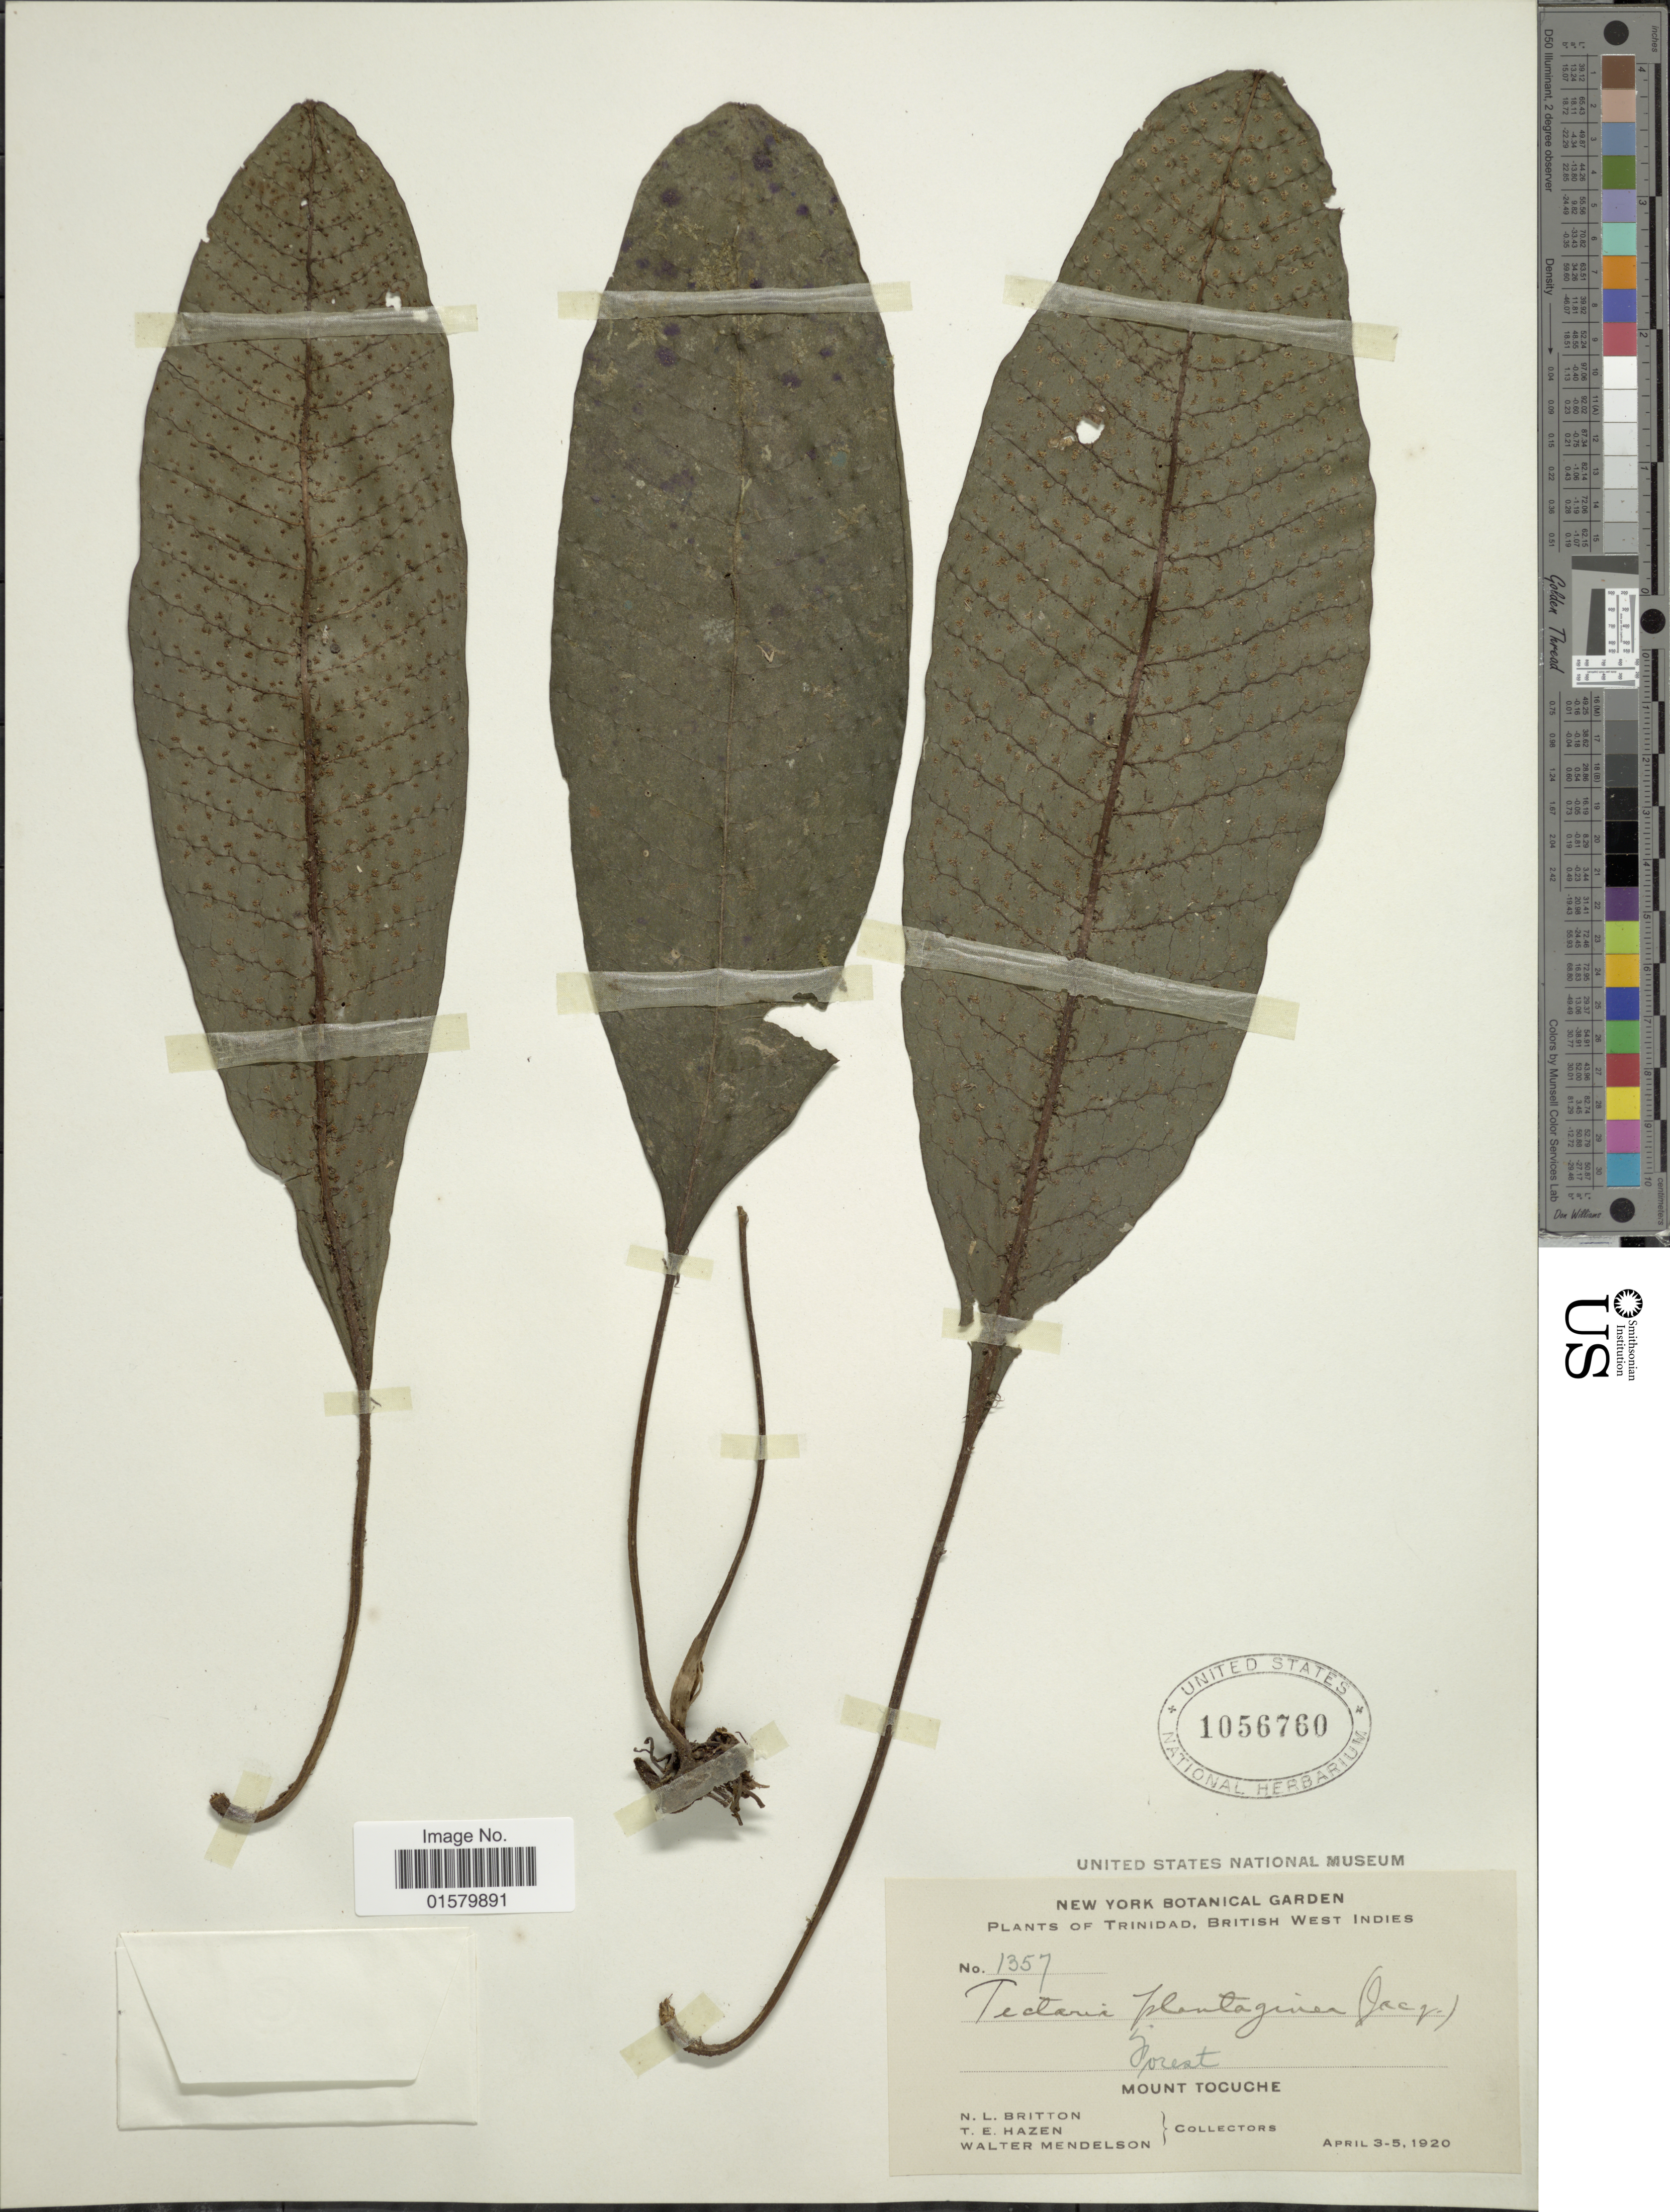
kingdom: Plantae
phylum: Tracheophyta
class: Polypodiopsida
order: Polypodiales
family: Tectariaceae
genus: Tectaria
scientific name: Tectaria plantaginea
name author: (Jacq.) Maxon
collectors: N. Britton, T. E. Hazen & W. Mendelson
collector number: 1357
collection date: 1920-04-03/1920-04-05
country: Trinidad and Tobago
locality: Trinidad, British West Indies, Mount Tocuche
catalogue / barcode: US 1056760